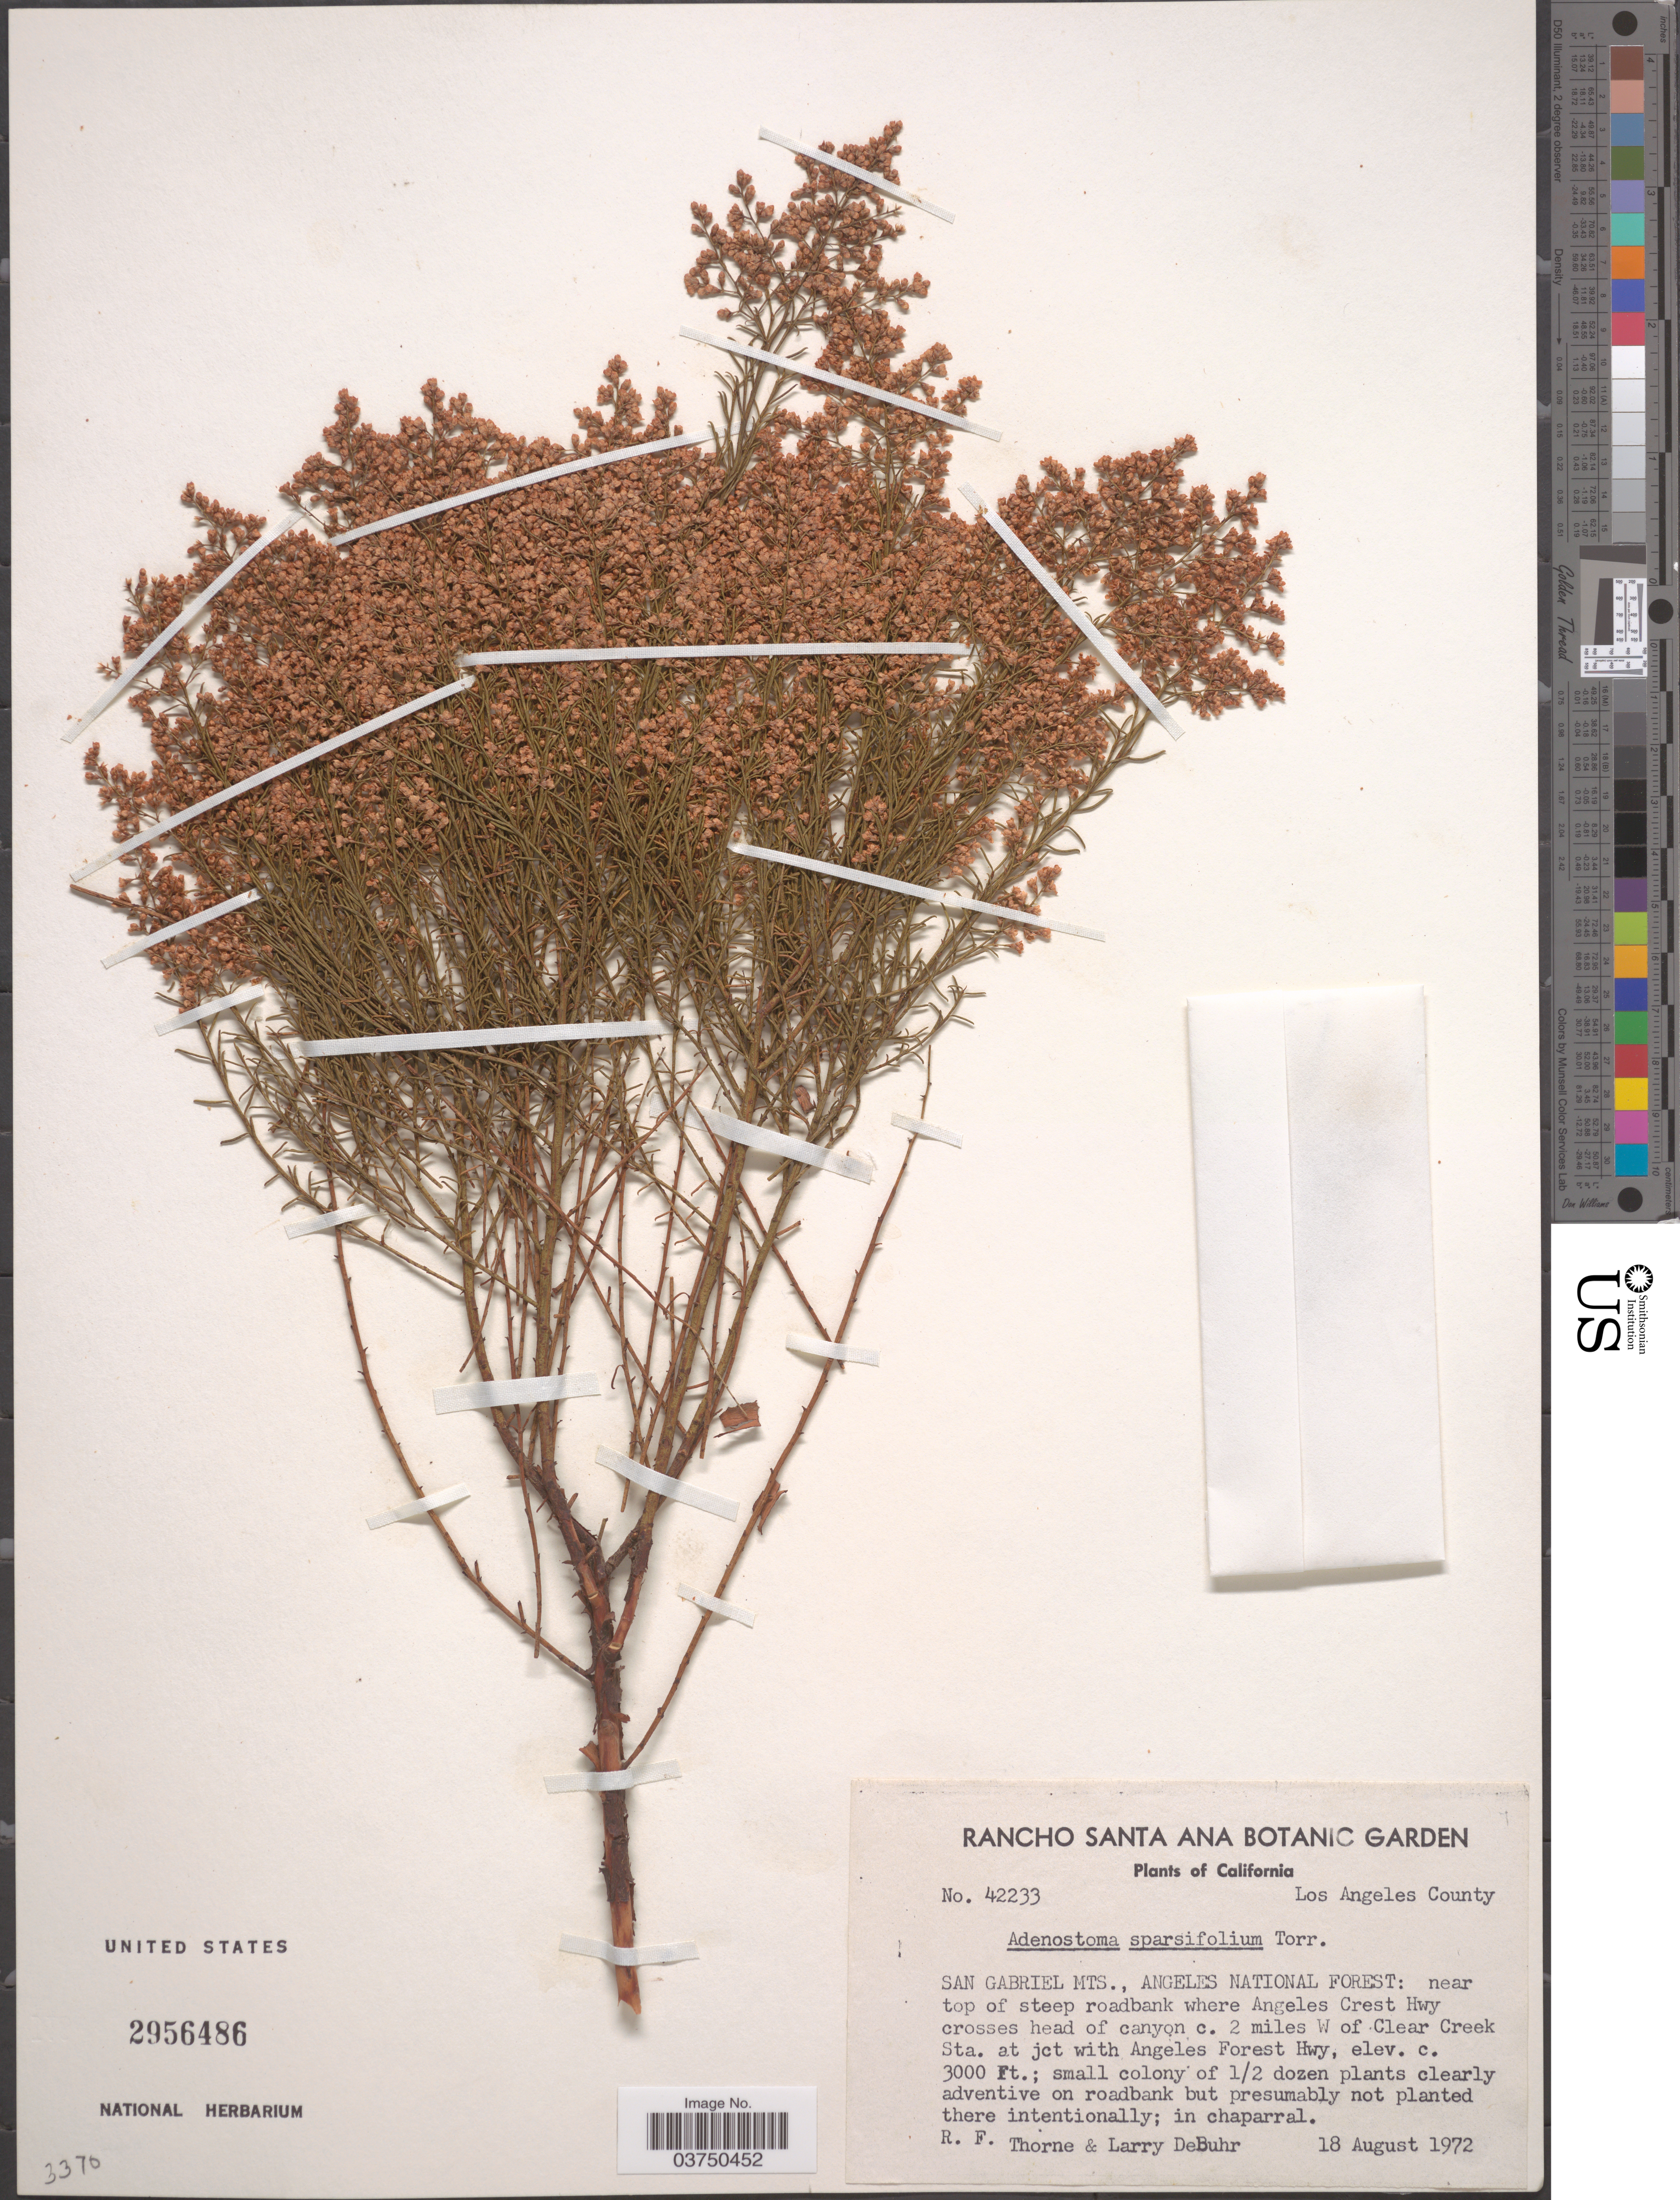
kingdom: Plantae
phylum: Tracheophyta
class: Magnoliopsida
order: Rosales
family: Rosaceae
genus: Adenostoma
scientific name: Adenostoma sparsifolium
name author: Torr.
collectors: R. Thorne & L. DeBuhr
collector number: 42233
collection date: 1972-08-18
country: United States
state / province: California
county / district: Los Angeles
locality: Los Angeles County. San Gabriel Mts., Angeles National Forest: near top of steep roadbank where Angeles Crest Hwy crossed head of canyon c. 2 miles W of Clear Creek Sta. at jct with Angeles Forest Hwy.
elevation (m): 914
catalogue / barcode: US 2956486